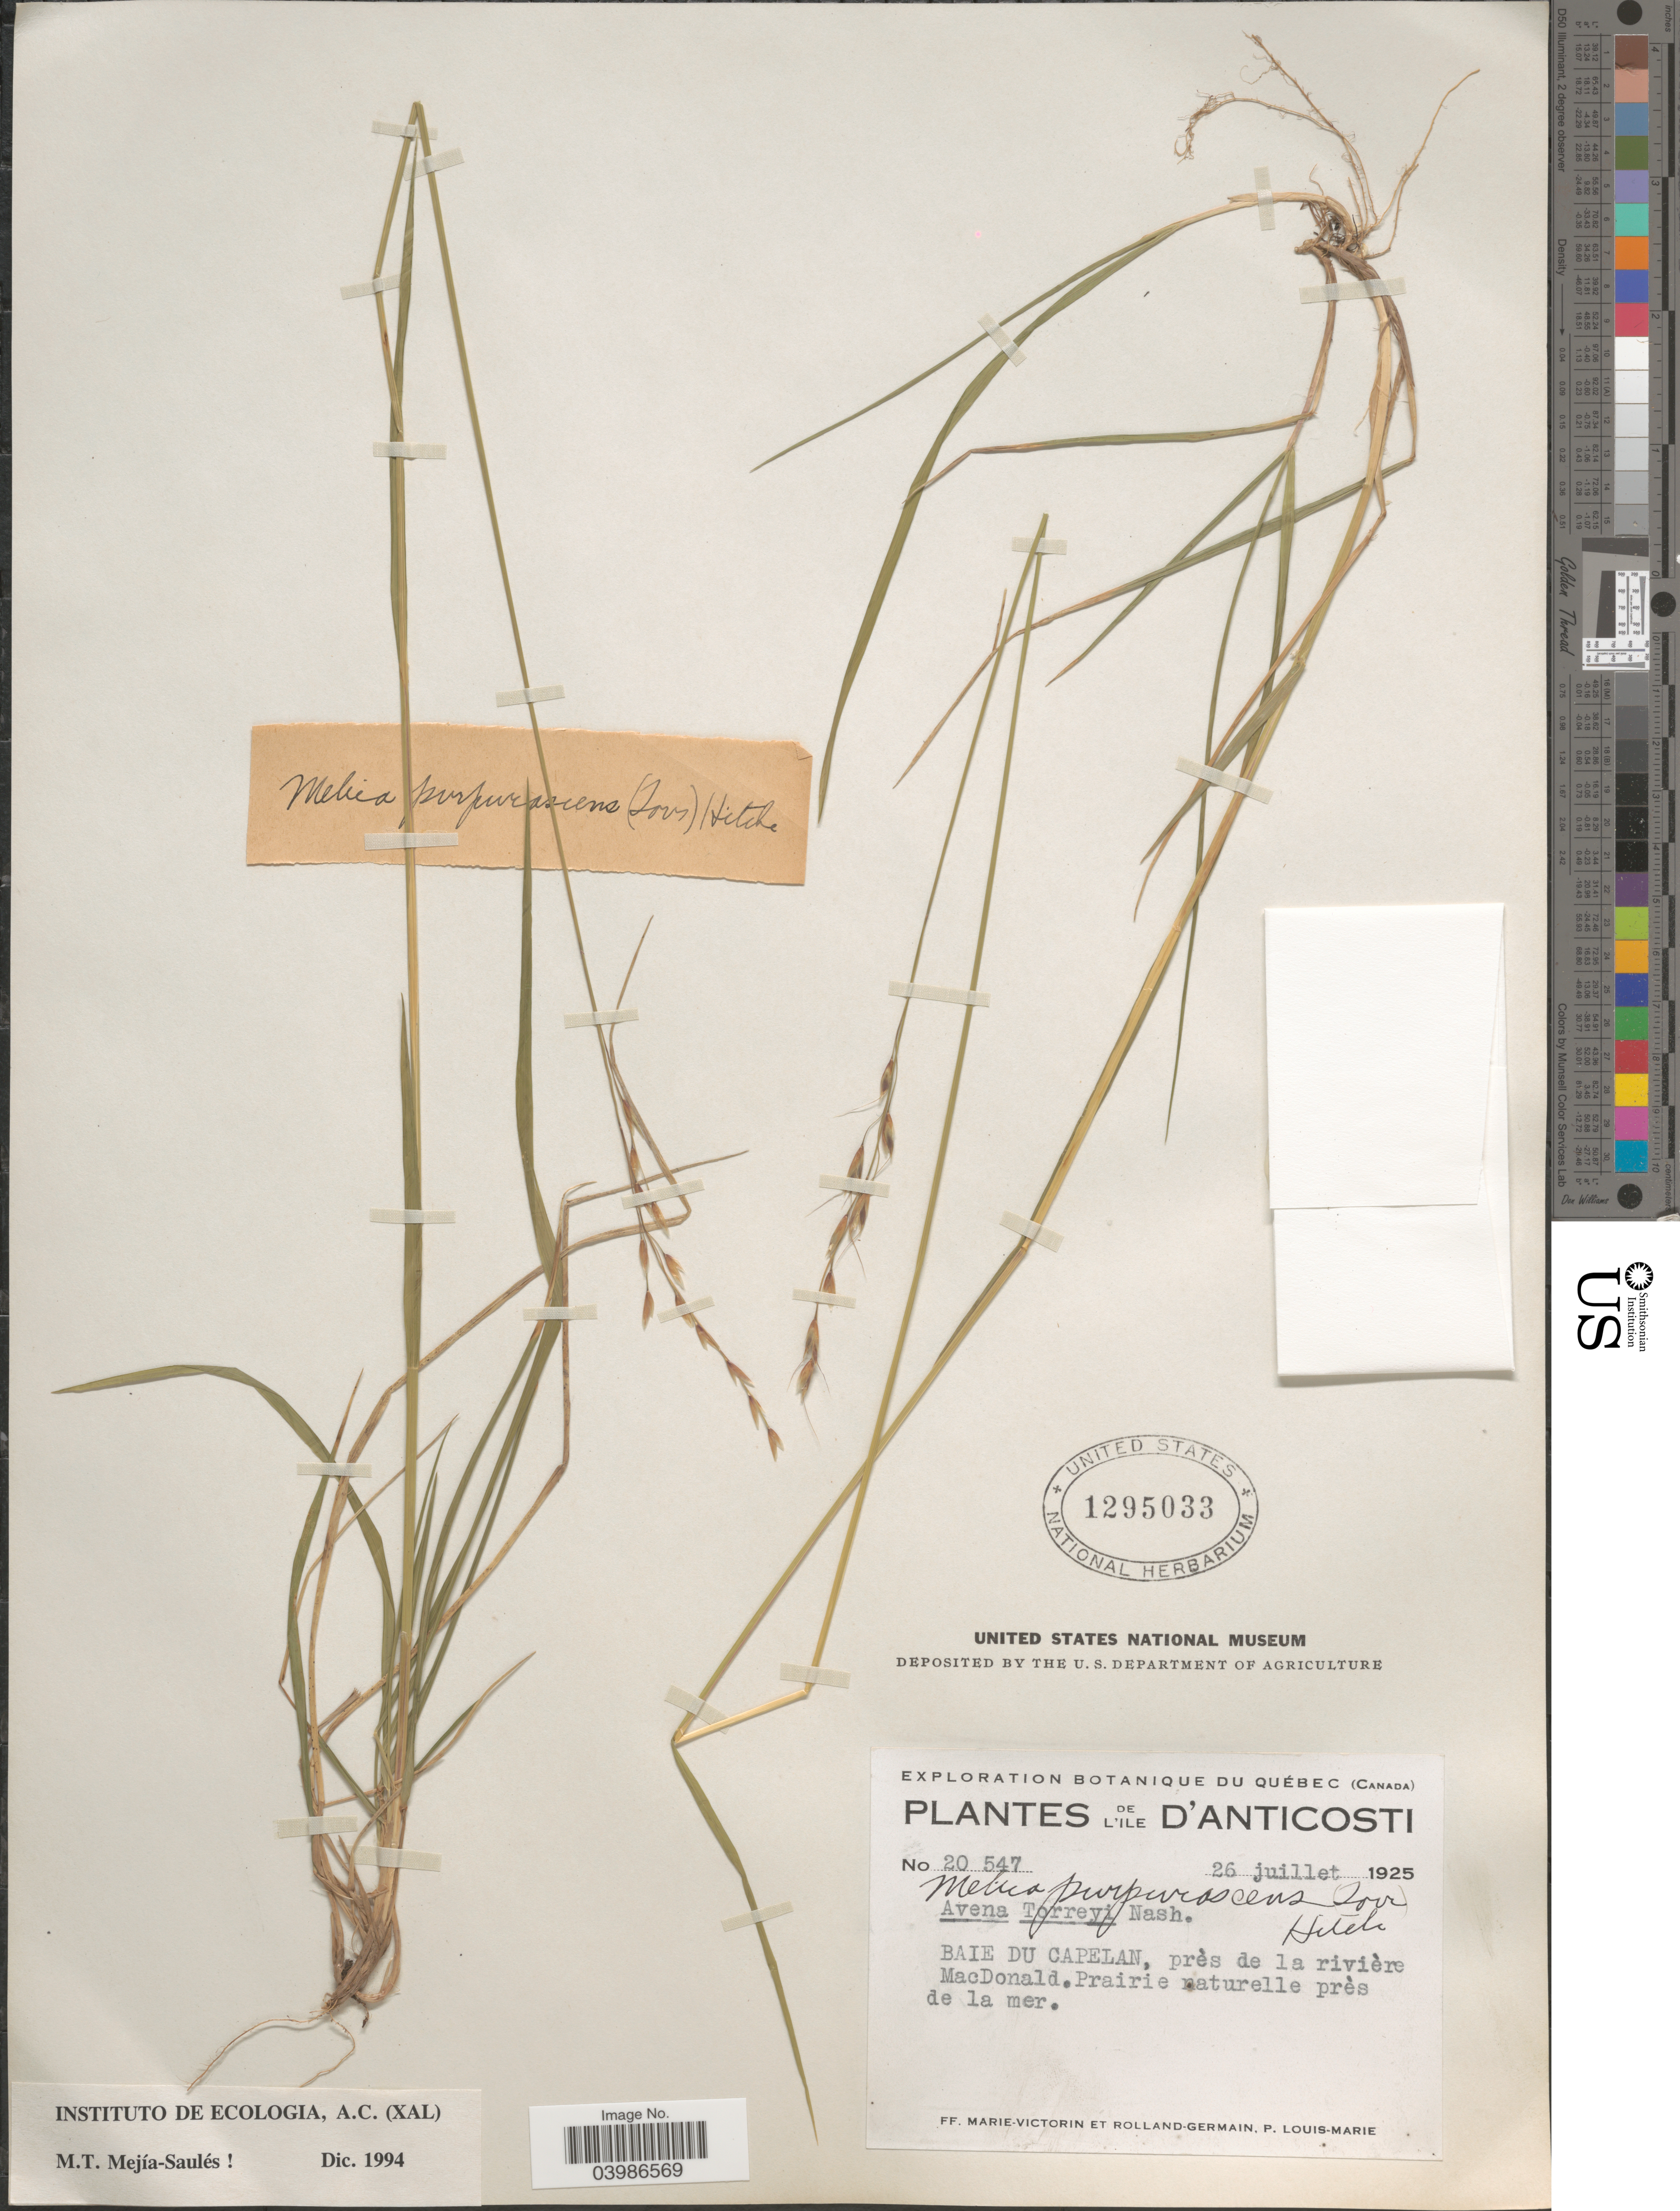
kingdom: Plantae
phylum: Tracheophyta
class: Liliopsida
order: Poales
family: Poaceae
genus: Melica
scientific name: Melica purpurascens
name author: (Torr.) Hitchc.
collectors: F. Marie-Victorin, Rolland-Germain & L.-M. LaLonde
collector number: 20547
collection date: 1925-07-26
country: Canada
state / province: Quebec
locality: L'ile D' Anticosti. Baie du Capelan, près de la rivière MacDonald.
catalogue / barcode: US 1295033